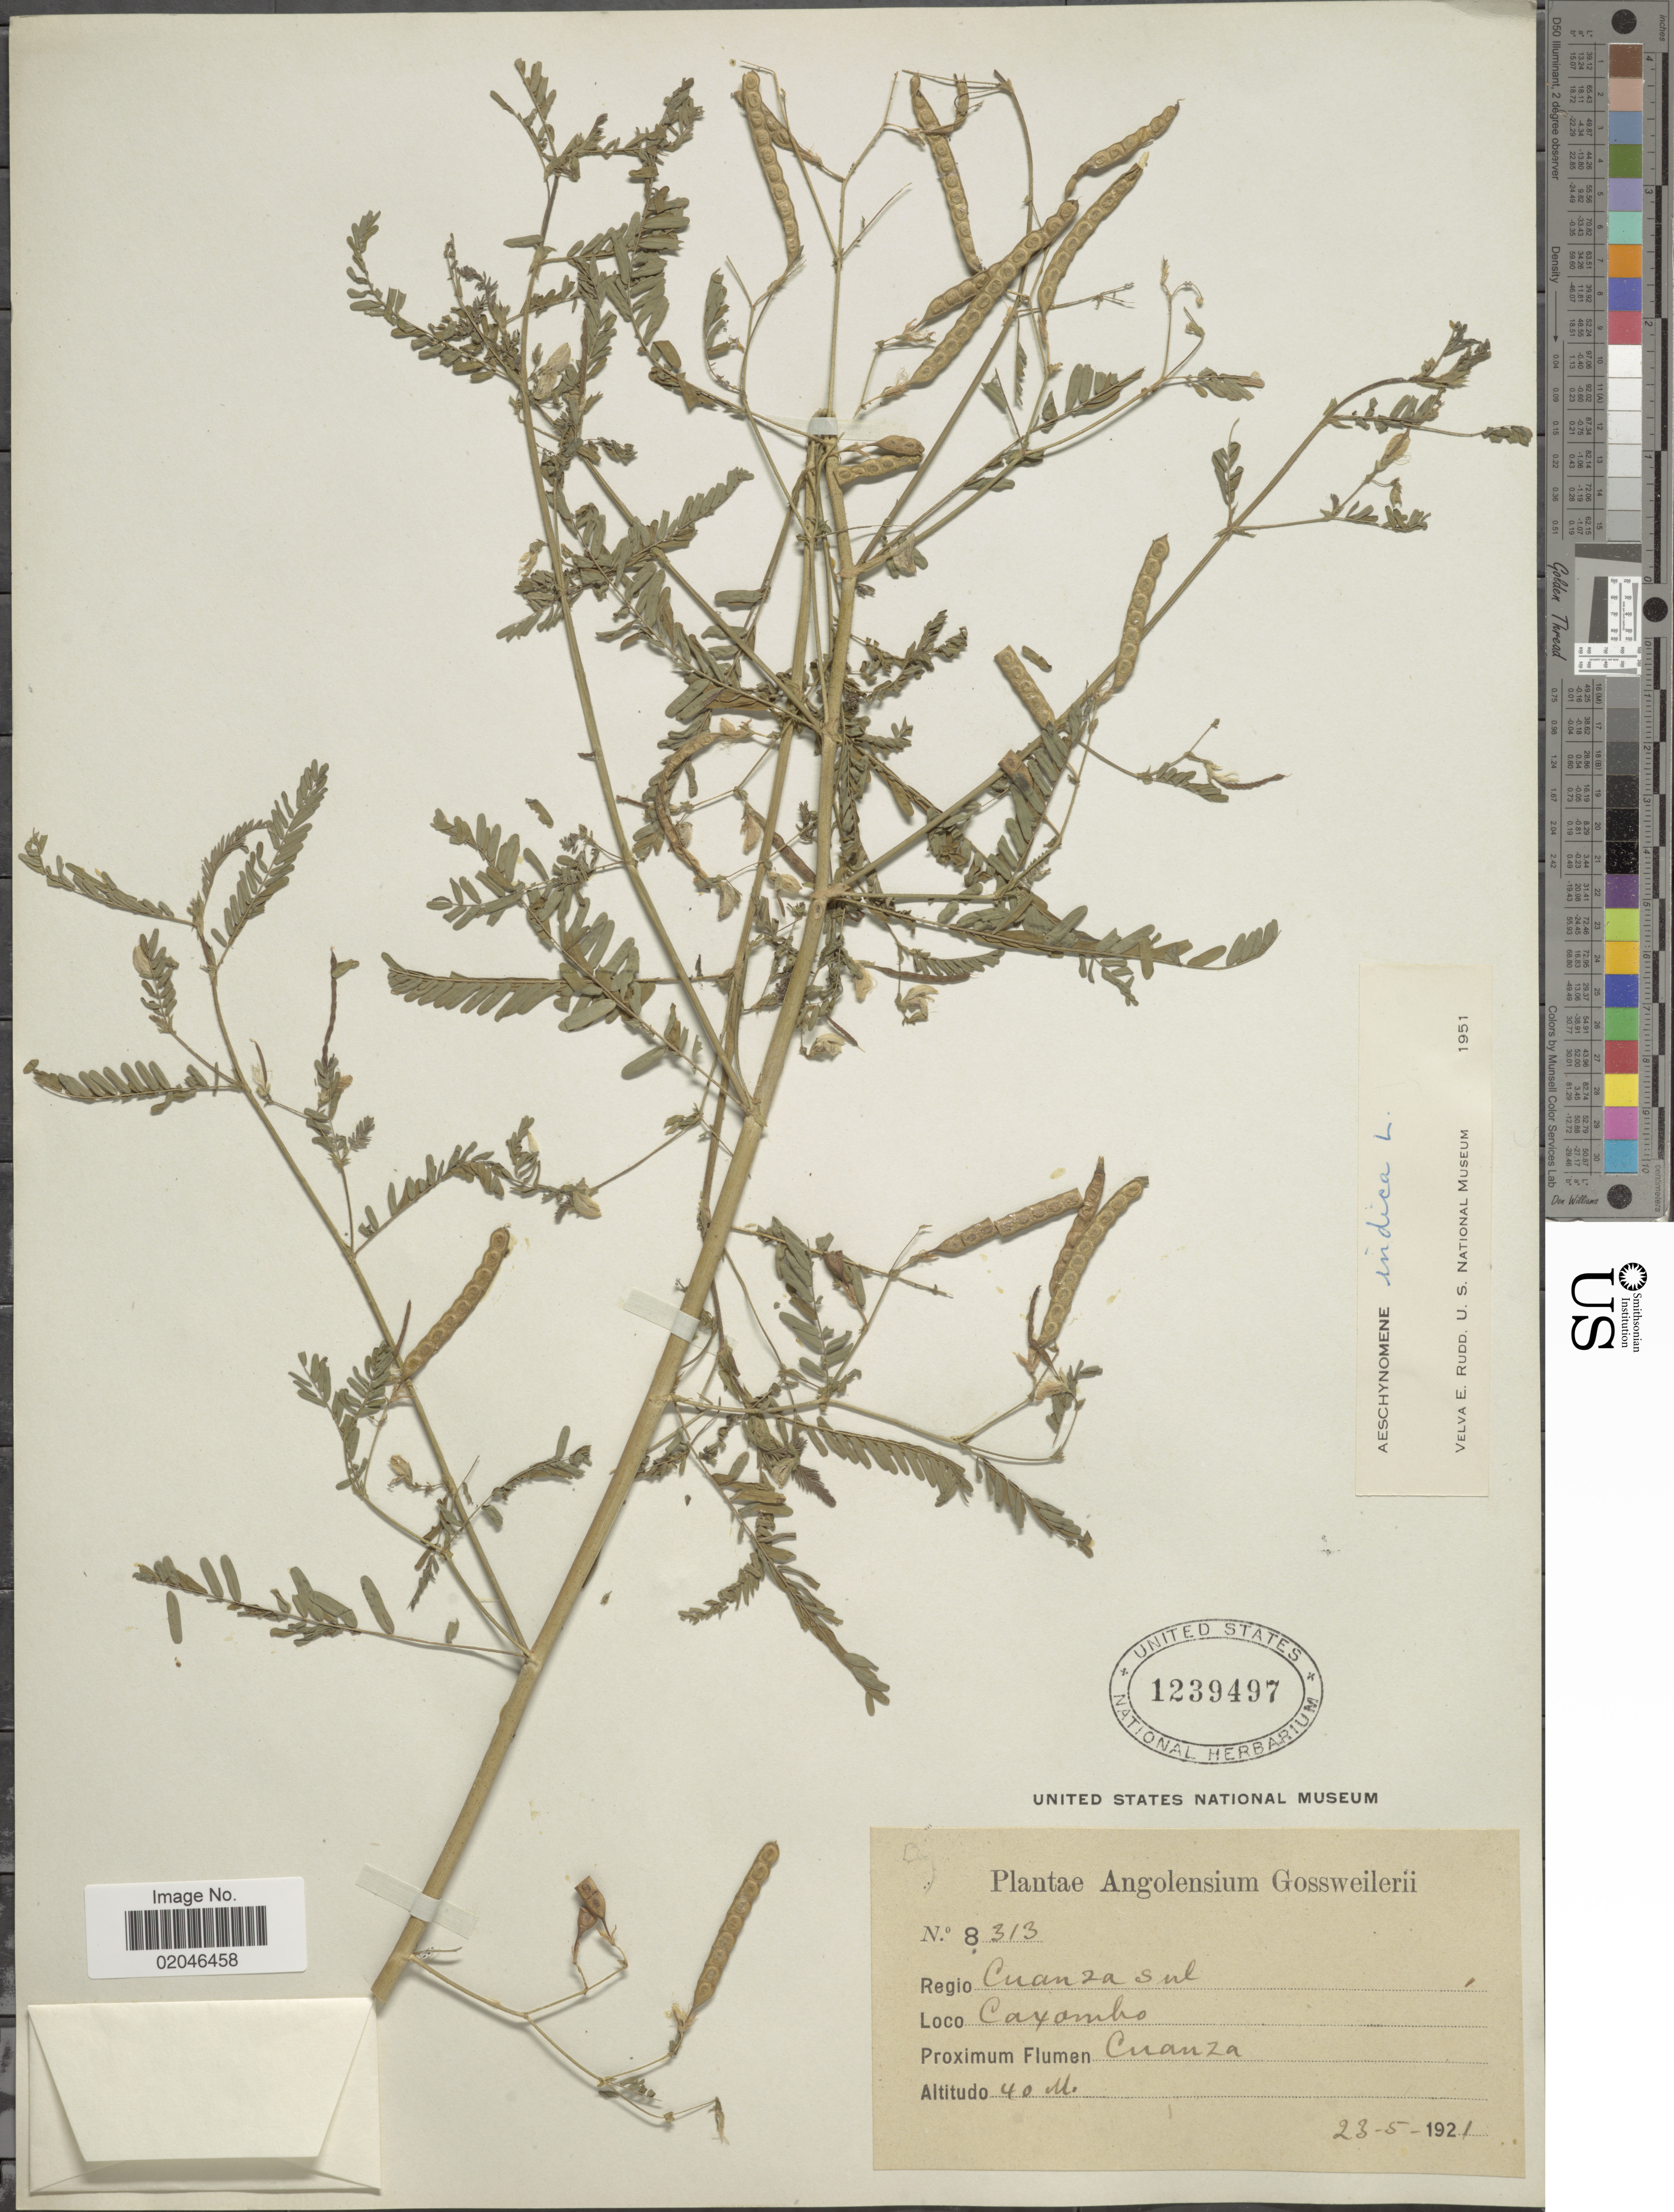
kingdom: Plantae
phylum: Tracheophyta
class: Magnoliopsida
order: Fabales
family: Fabaceae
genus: Aeschynomene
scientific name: Aeschynomene indica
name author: L.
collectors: A. Gossweiler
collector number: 8313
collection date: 1921-05-23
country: Angola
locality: Caxambo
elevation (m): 40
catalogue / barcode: US 1239497